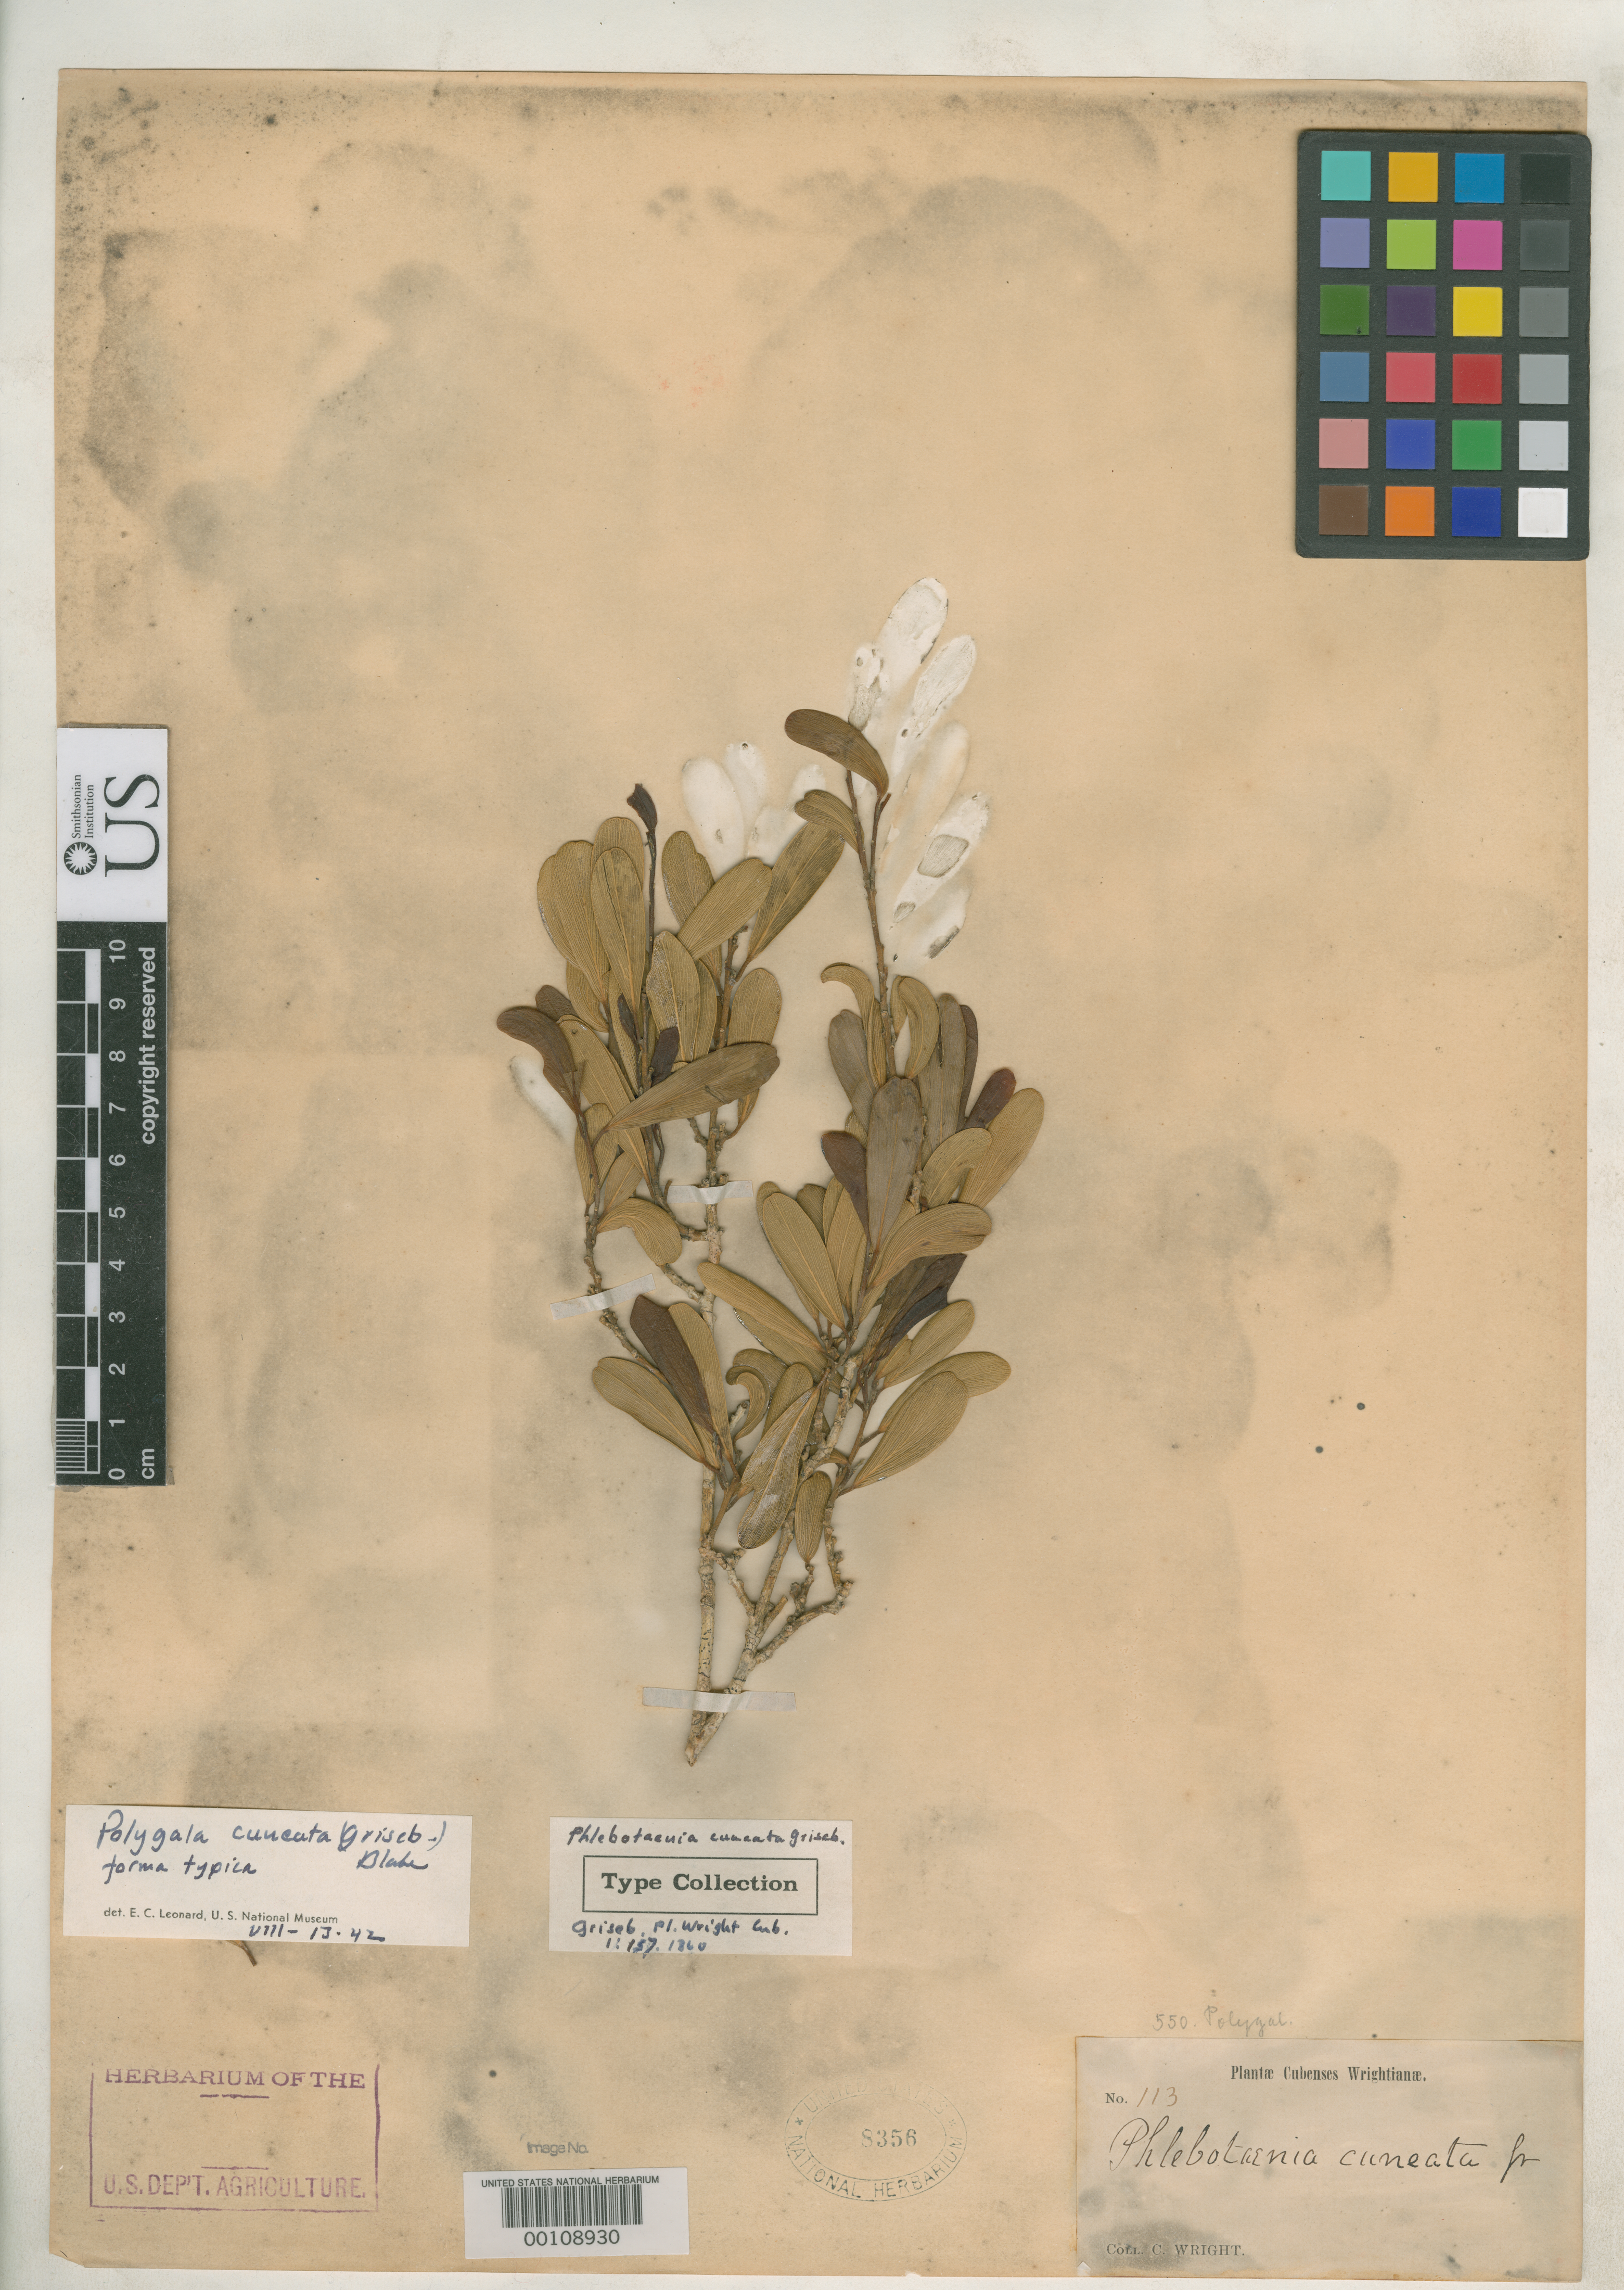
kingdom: Plantae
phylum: Tracheophyta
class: Magnoliopsida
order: Fabales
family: Polygalaceae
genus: Phlebotaenia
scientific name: Phlebotaenia cuneata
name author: Griseb.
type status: Type Collection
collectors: C. Wright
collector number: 113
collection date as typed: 1856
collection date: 1856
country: Cuba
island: Greater Antilles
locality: Santa Catalina de Guantanamo.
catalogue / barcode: US 8356